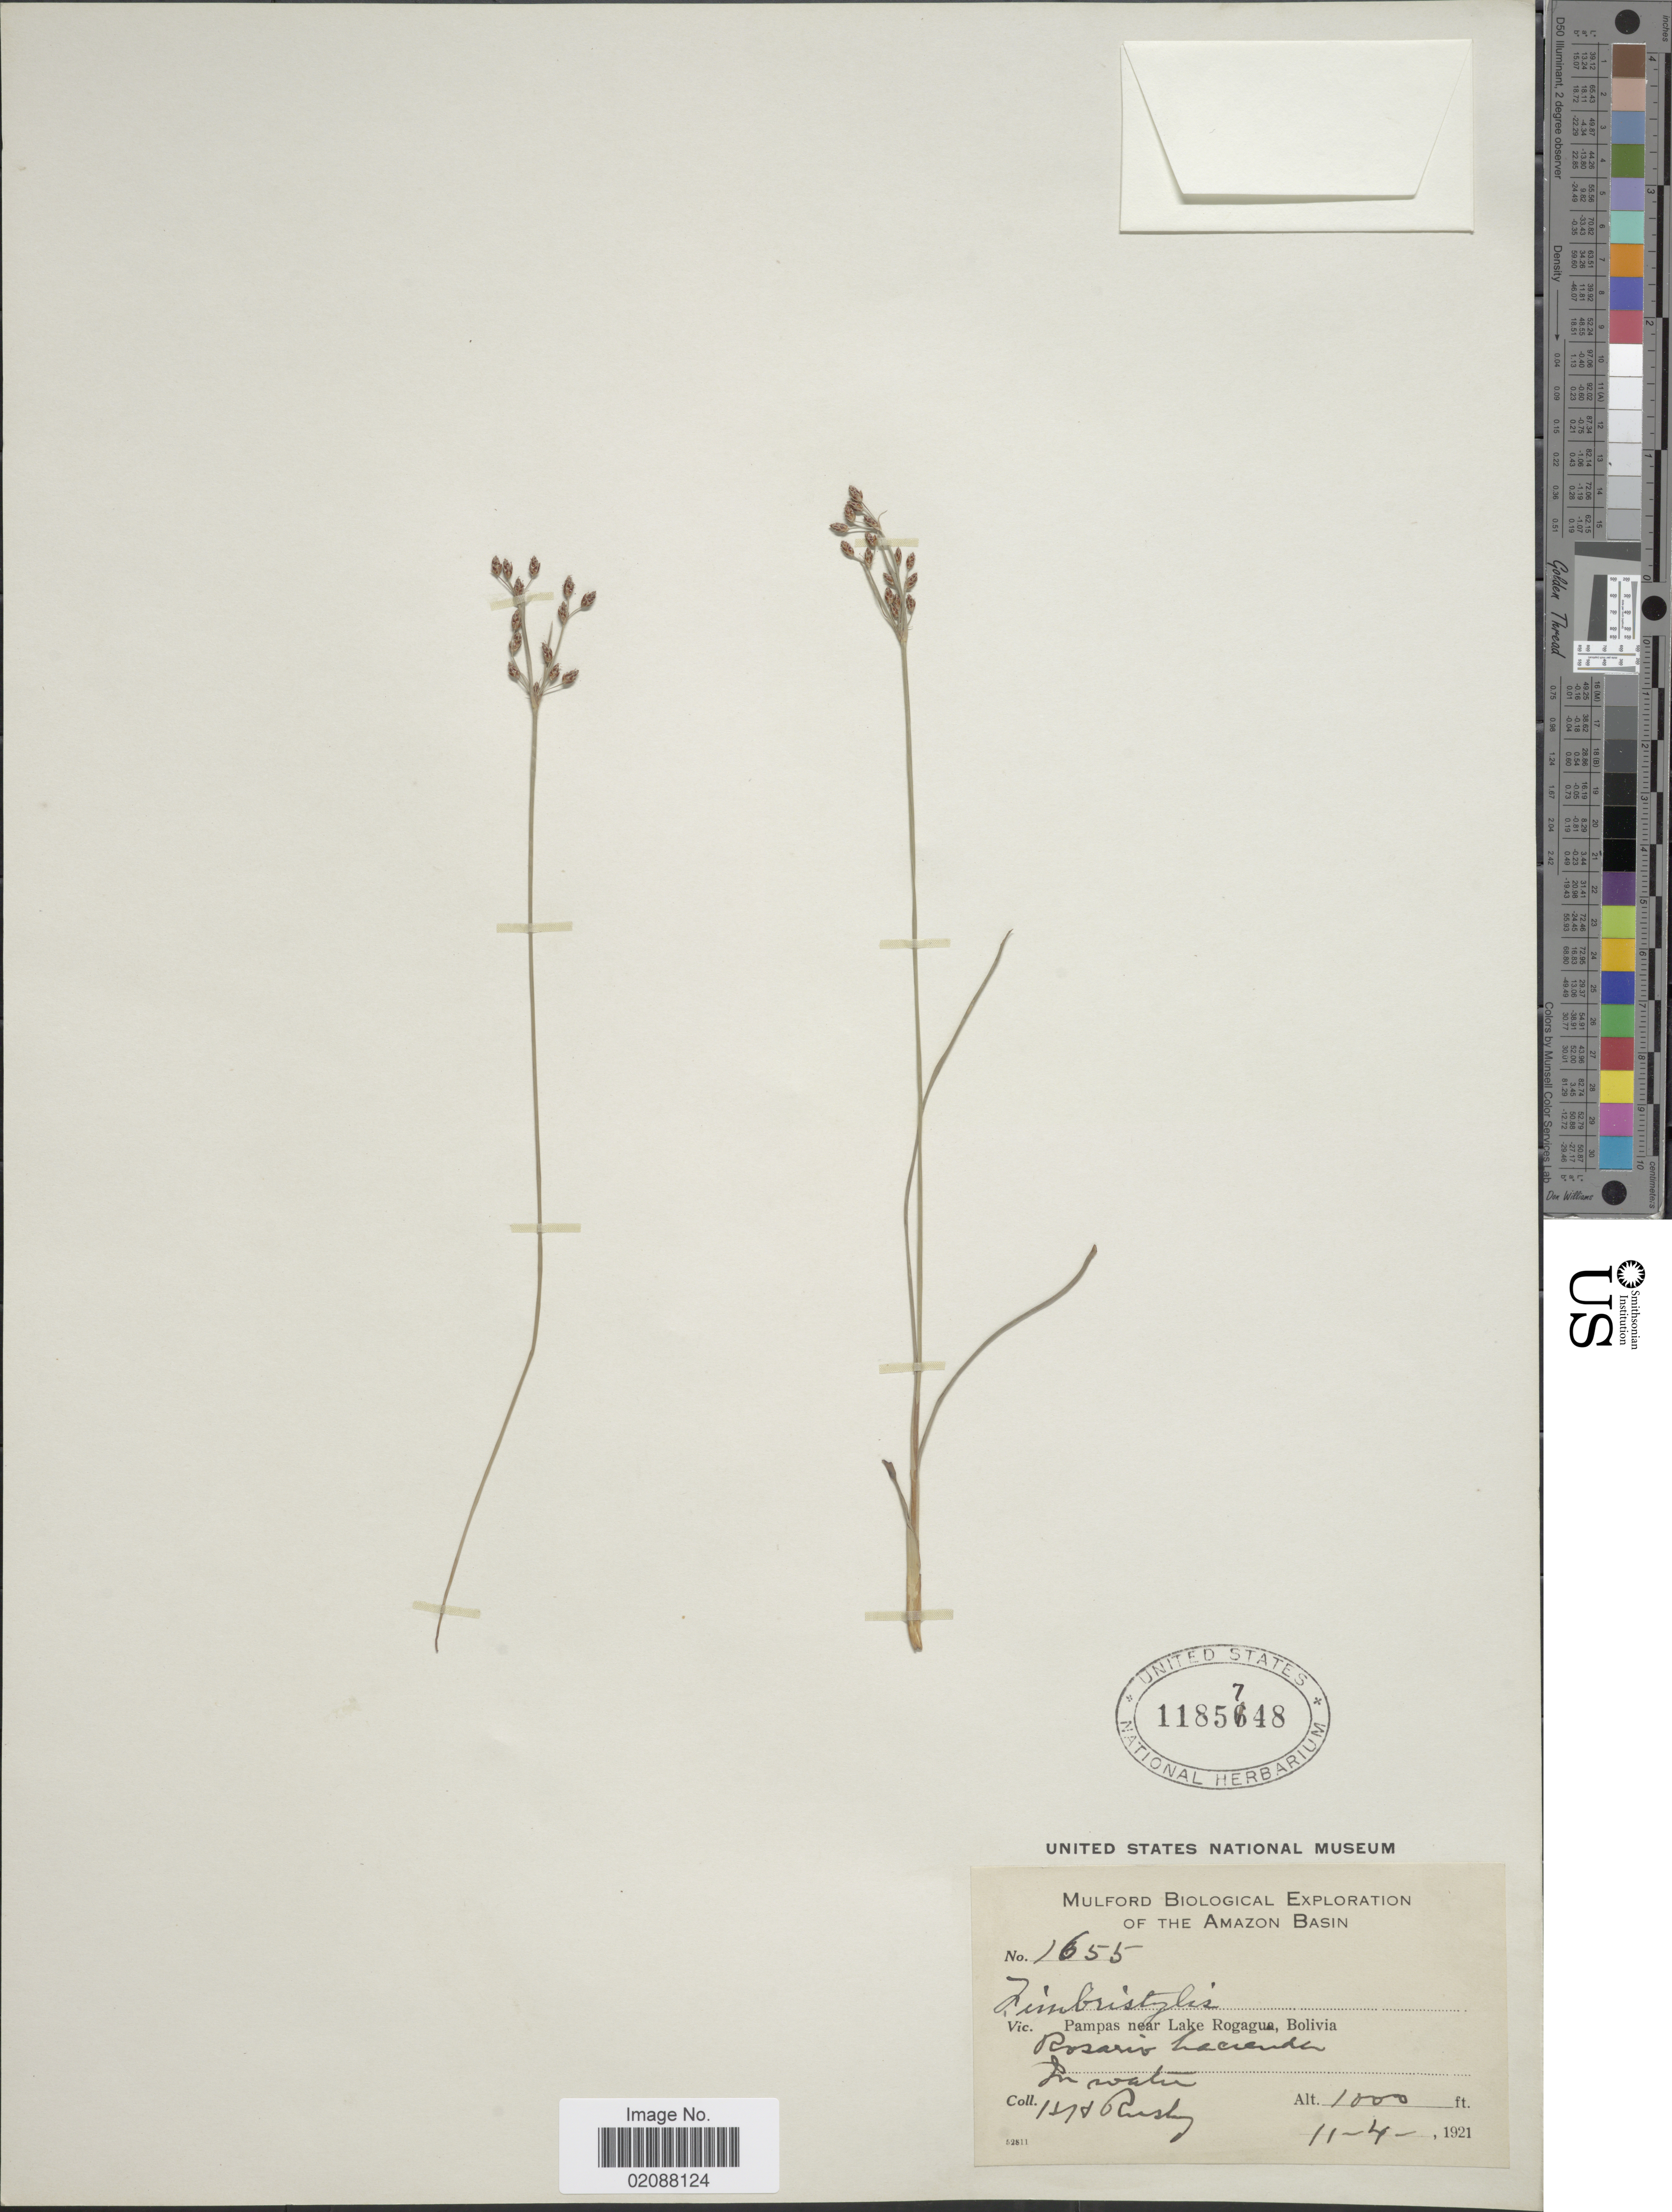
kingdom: Plantae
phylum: Tracheophyta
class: Liliopsida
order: Poales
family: Cyperaceae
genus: Fimbristylis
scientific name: Fimbristylis annua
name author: (All.) Roem. & Schult.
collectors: H. H. Rusby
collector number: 1655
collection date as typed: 11-4-1921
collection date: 1921-11-04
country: Bolivia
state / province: Beni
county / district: José Ballivián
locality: Pampas near Lake Rogagua. Rosario Hacienda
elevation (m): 305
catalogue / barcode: US 1185748